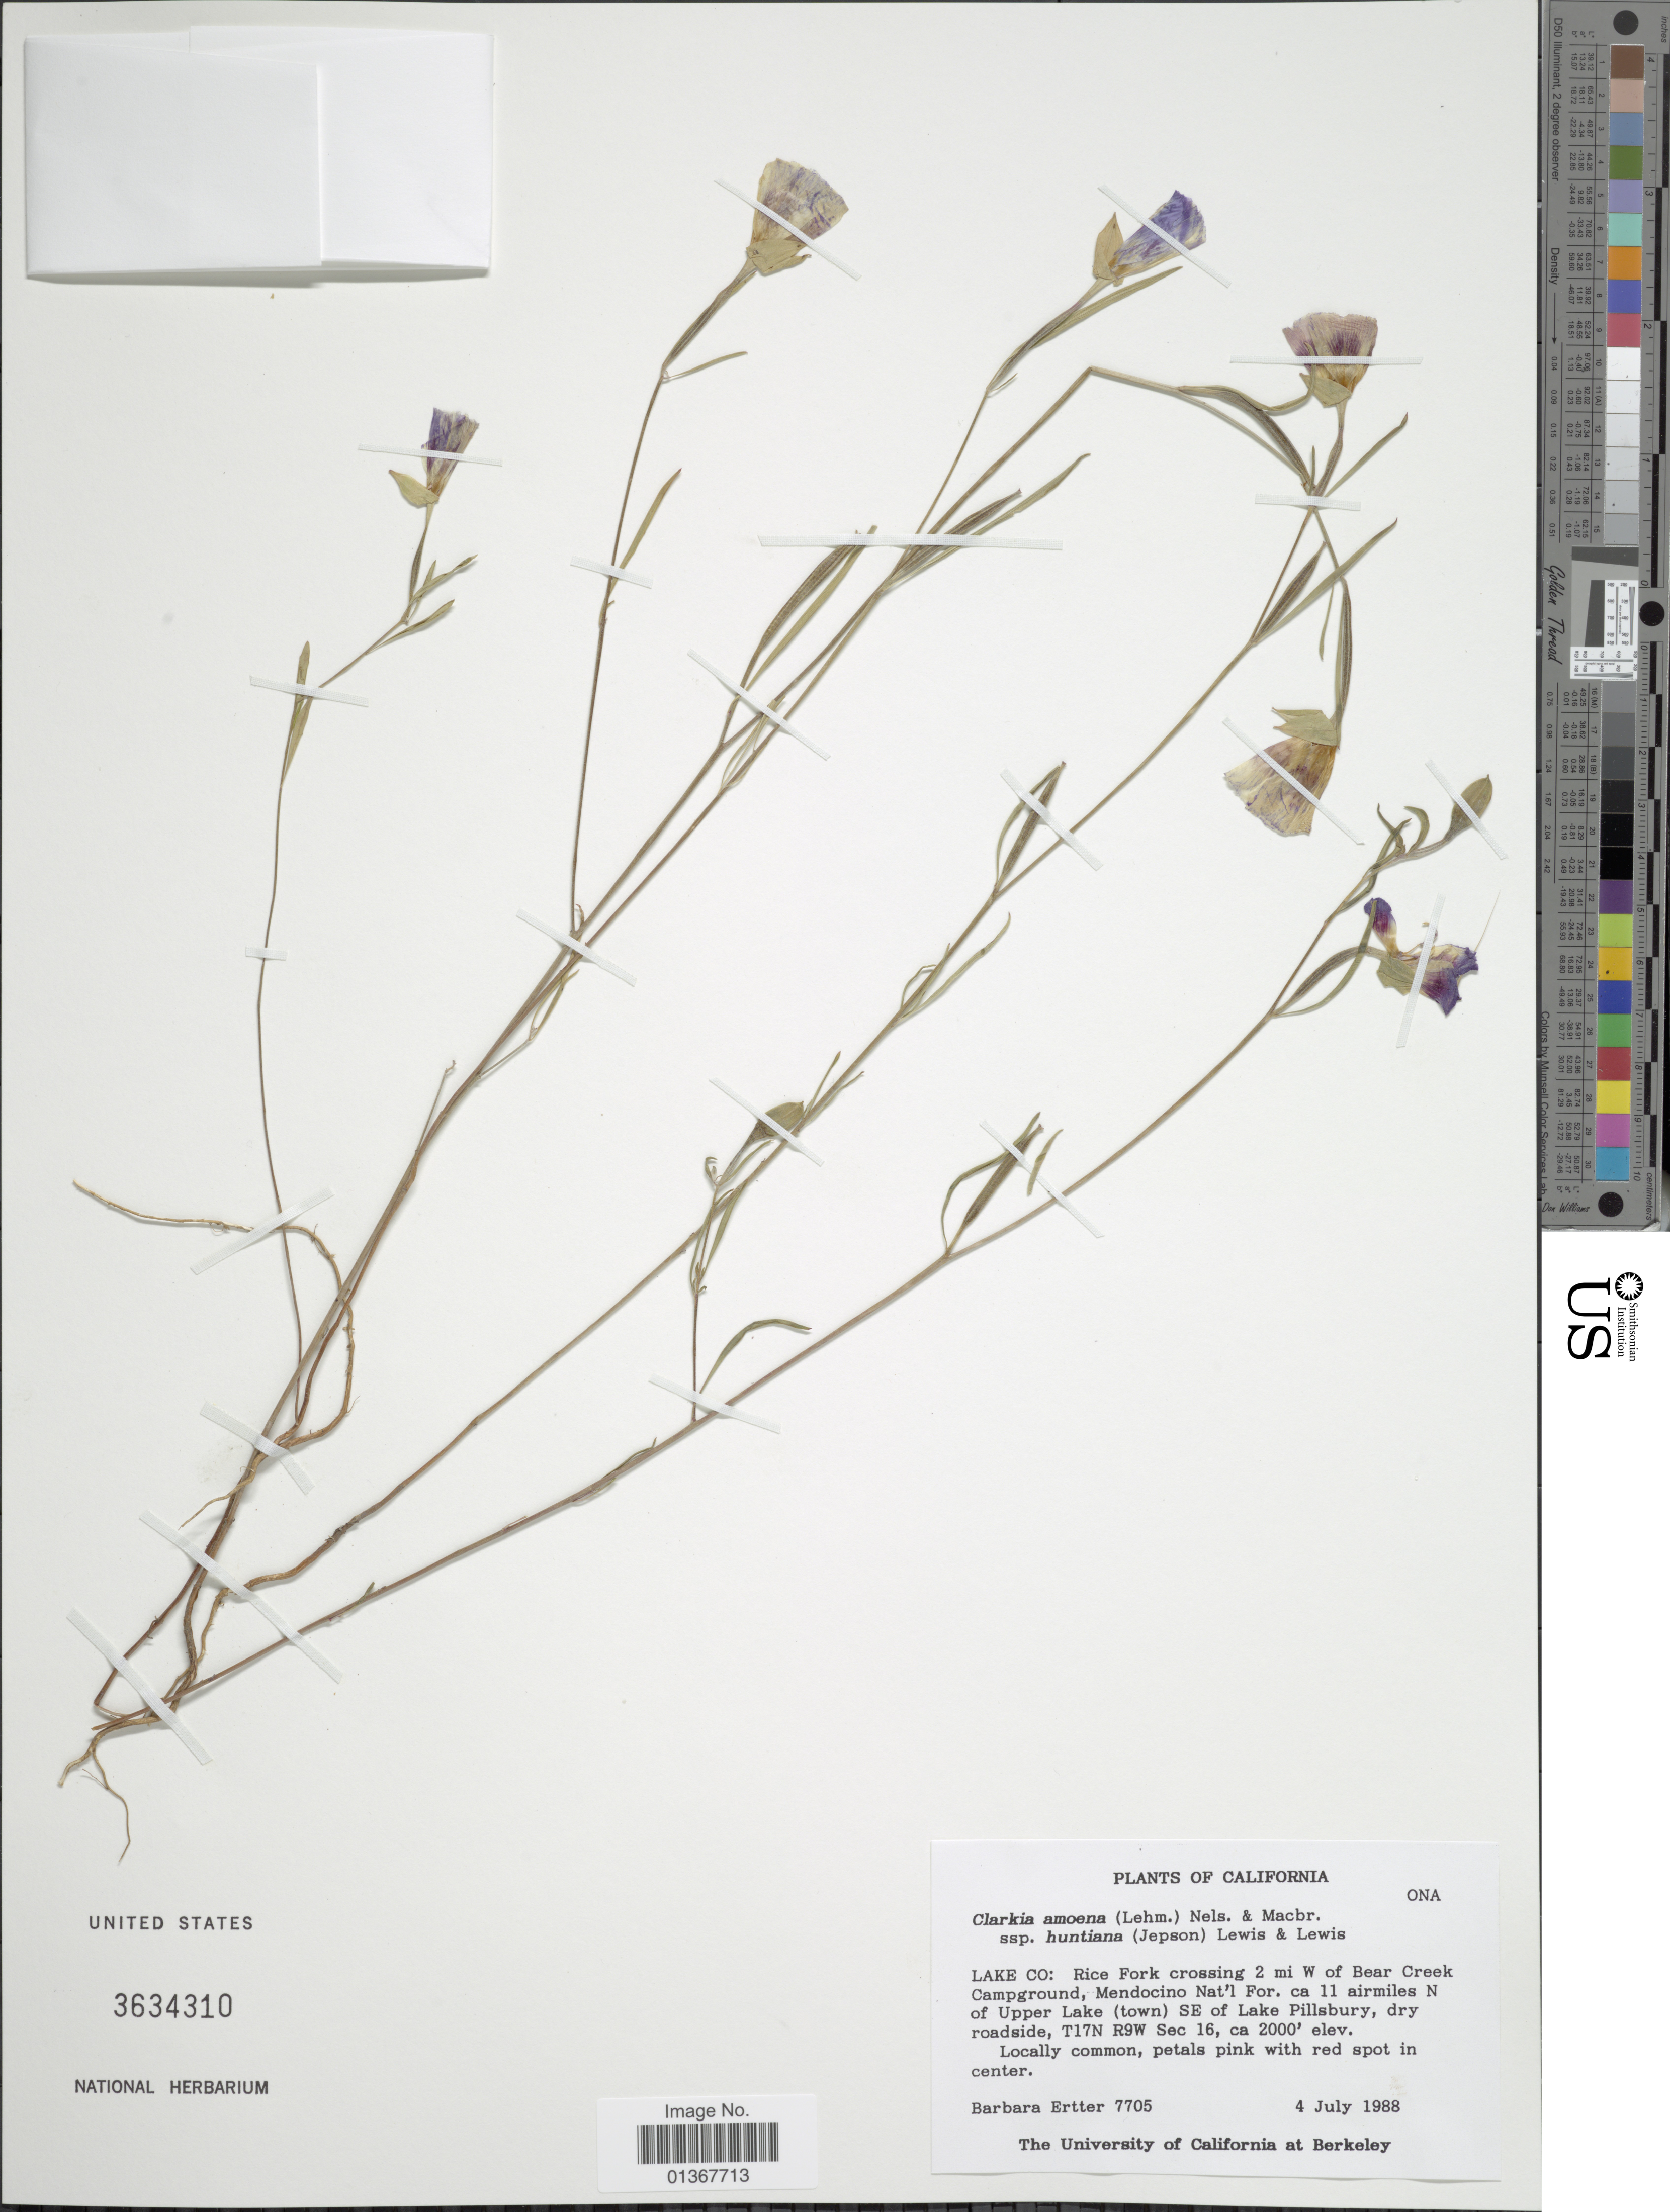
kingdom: Plantae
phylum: Tracheophyta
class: Magnoliopsida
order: Myrtales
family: Onagraceae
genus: Clarkia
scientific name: Clarkia amoena subsp. huntiana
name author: (Jeps.) F. H. Lewis & M.E. Lewis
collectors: B. Ertter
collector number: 7705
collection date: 1988-07-04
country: United States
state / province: California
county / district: Mendocino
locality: Lake Co: Rice Fork crossing 2 mi W of Bear Creek Campground, Mendocino Nat'l For. ca 11 airmiles N of Upper Lake (town) SE of Lake Pillsbury, dry roadside, T17N R9W Sec 16.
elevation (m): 610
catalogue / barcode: US 3634310